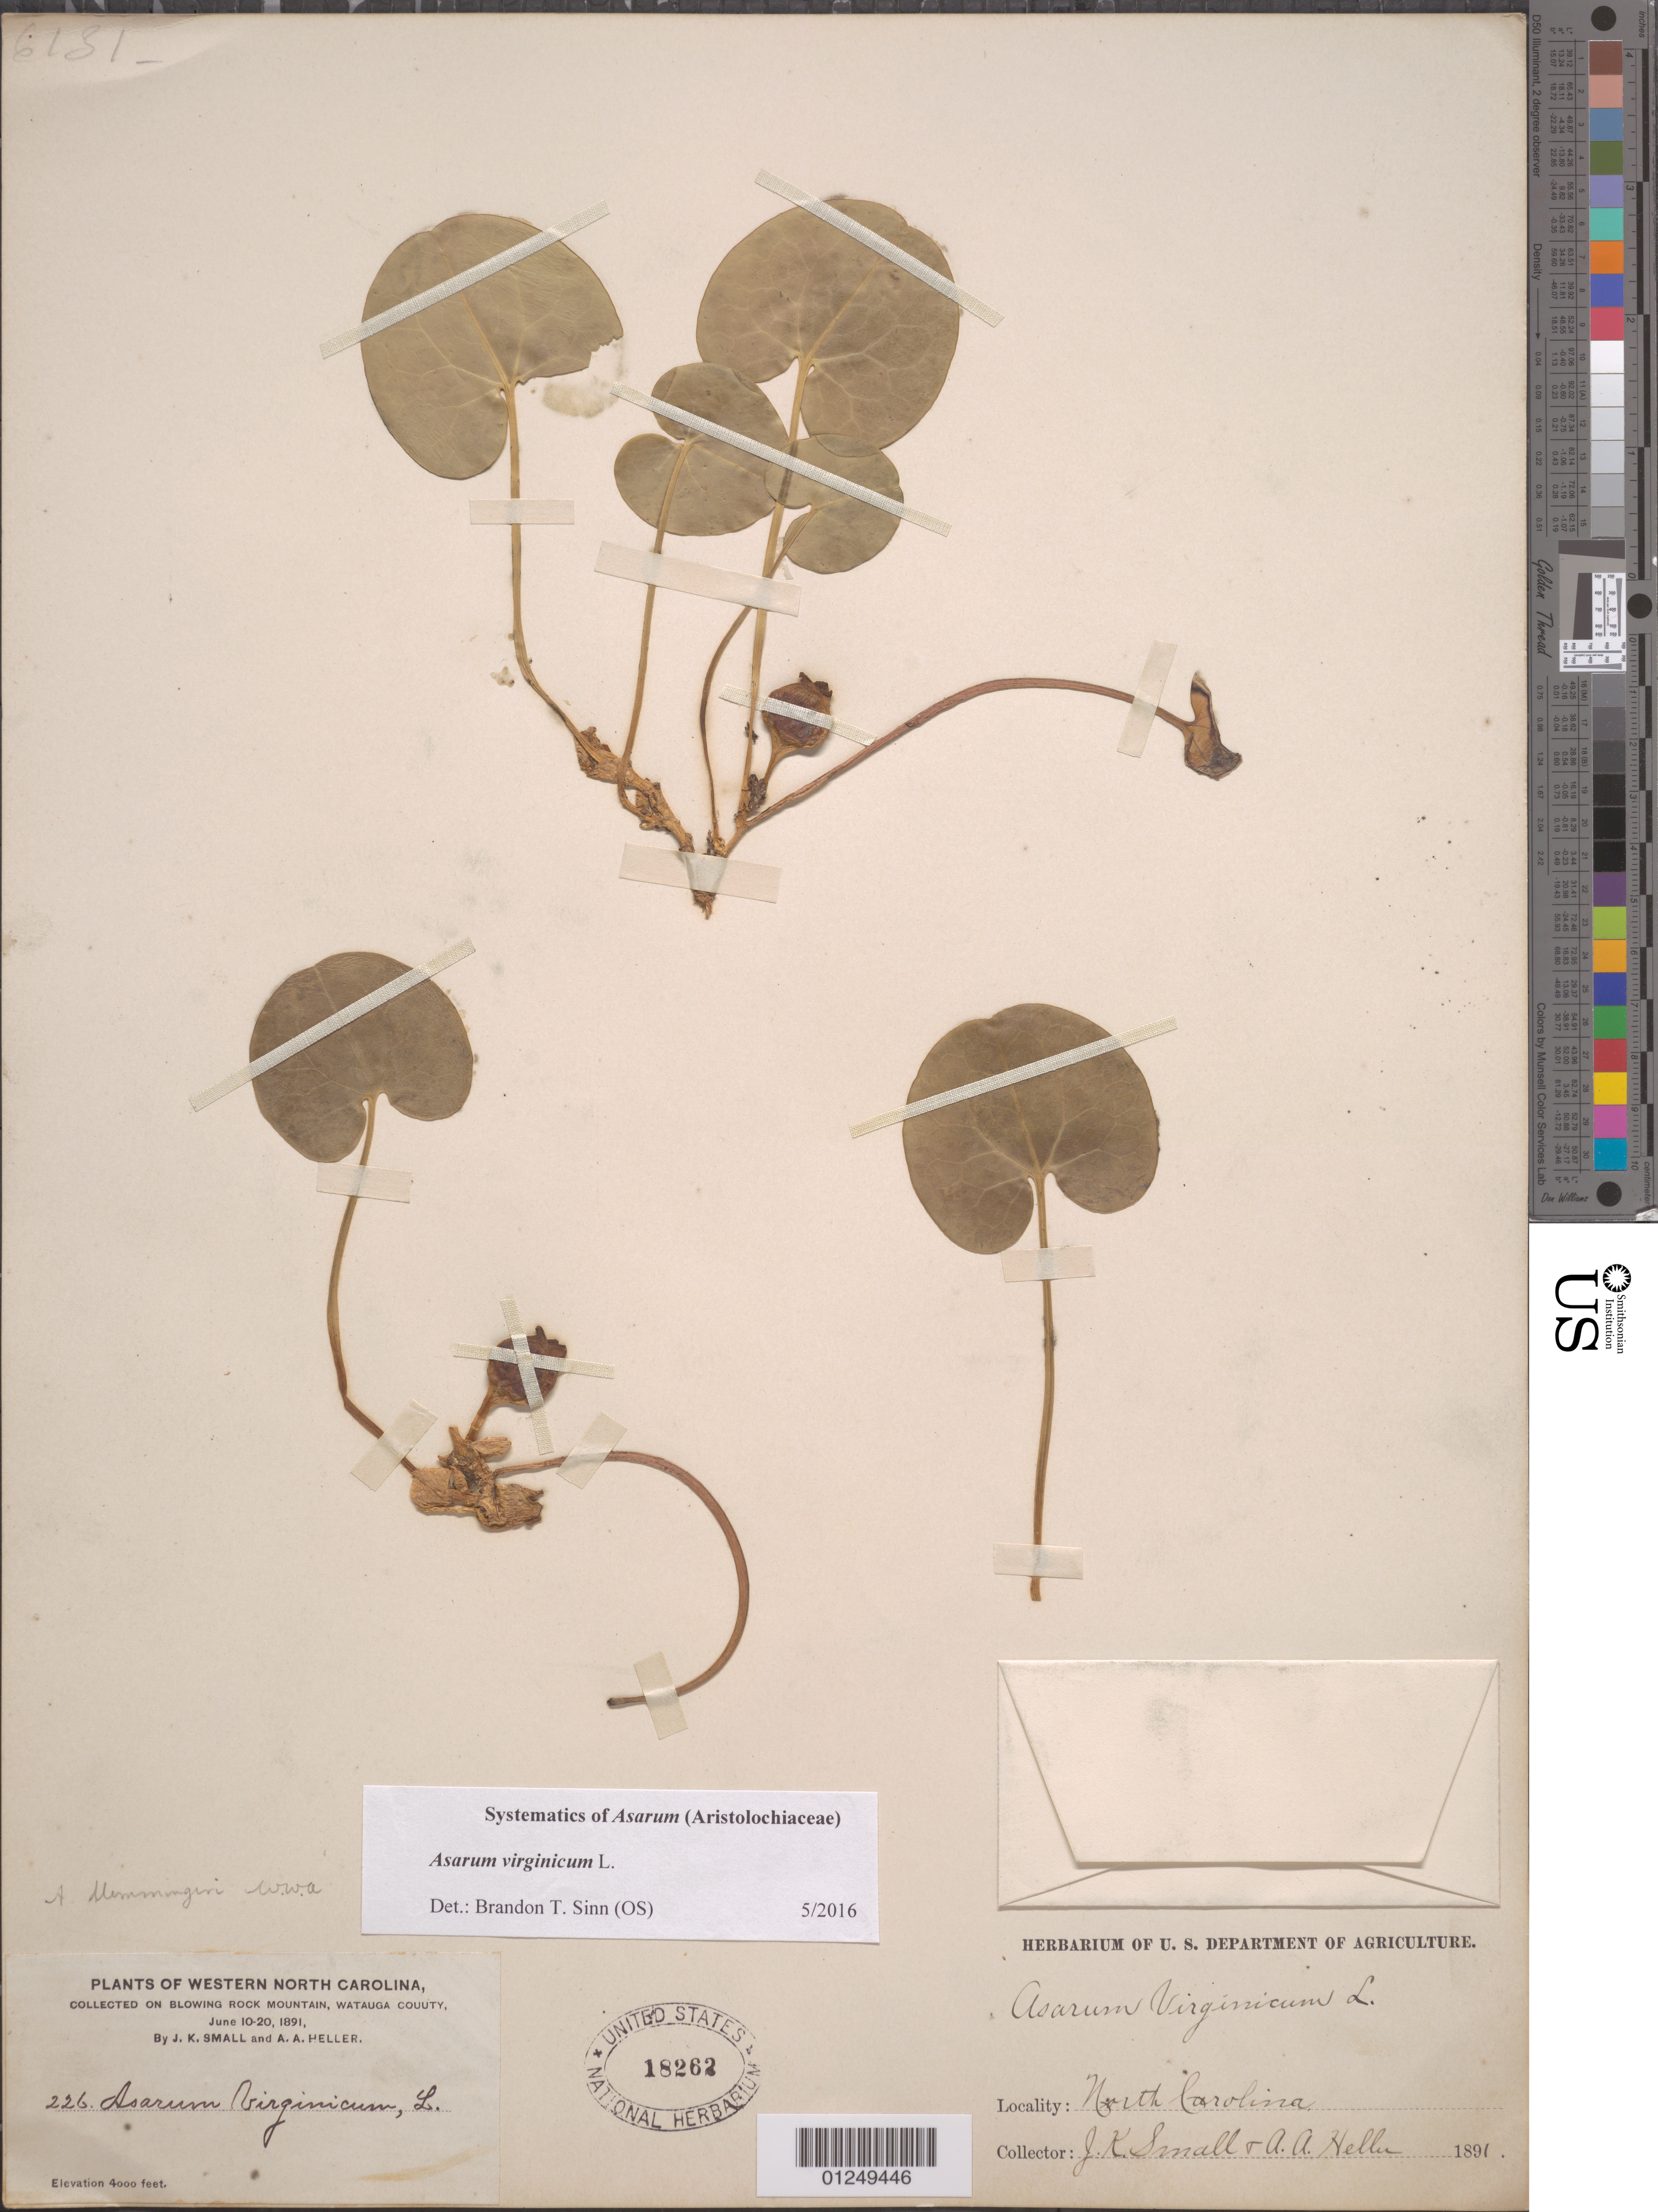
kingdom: Plantae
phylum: Tracheophyta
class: Magnoliopsida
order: Piperales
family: Aristolochiaceae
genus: Hexastylis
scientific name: Hexastylis virginica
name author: (L.) Small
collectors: J. K. Small & A. A. Heller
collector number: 226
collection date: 1891-06-10/1891-06-20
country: United States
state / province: North Carolina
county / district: Watauga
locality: Blowing Rock Mountain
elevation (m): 1219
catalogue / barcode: US 18262